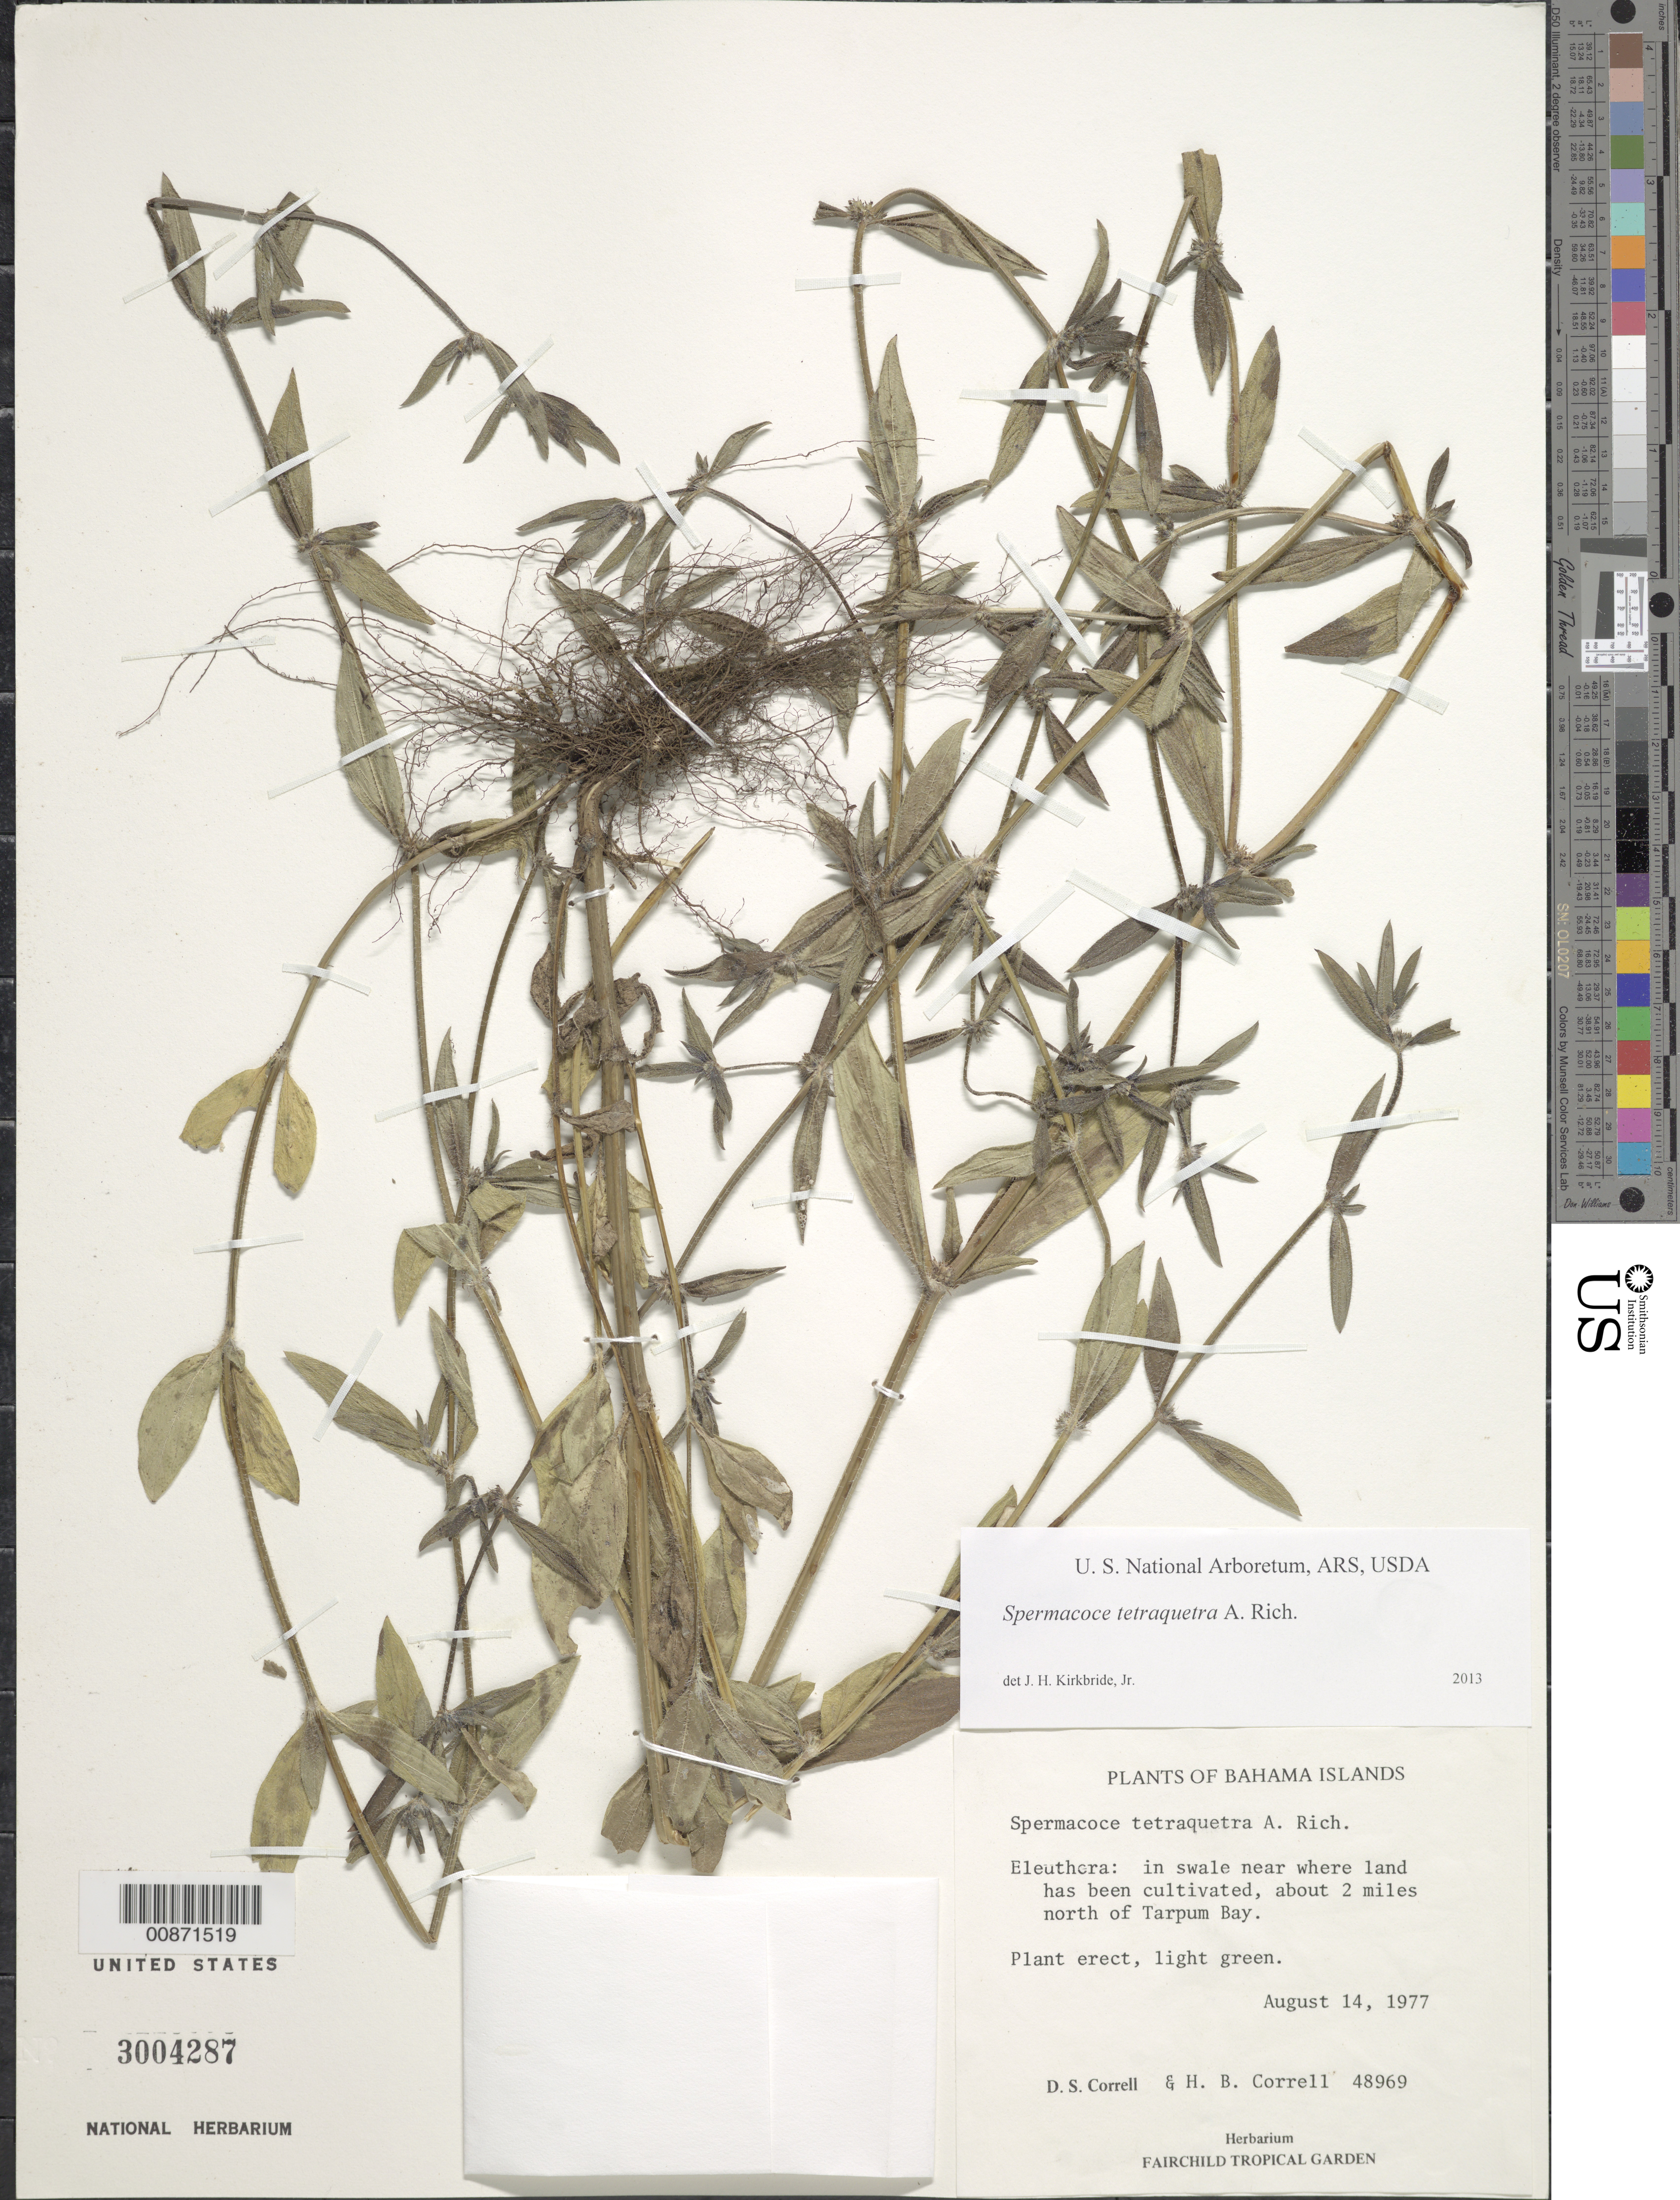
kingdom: Plantae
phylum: Tracheophyta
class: Magnoliopsida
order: Gentianales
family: Rubiaceae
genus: Spermacoce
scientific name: Spermacoce tetraquetra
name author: A. Rich.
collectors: D. S. Correll & H. Correll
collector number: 48969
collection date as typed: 14 Aug 1977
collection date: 1977-08-14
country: Bahamas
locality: Eleuthera: about 2 miles north of Tarpum Bay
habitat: In swale near where land has been cultivated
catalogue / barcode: US 3004287